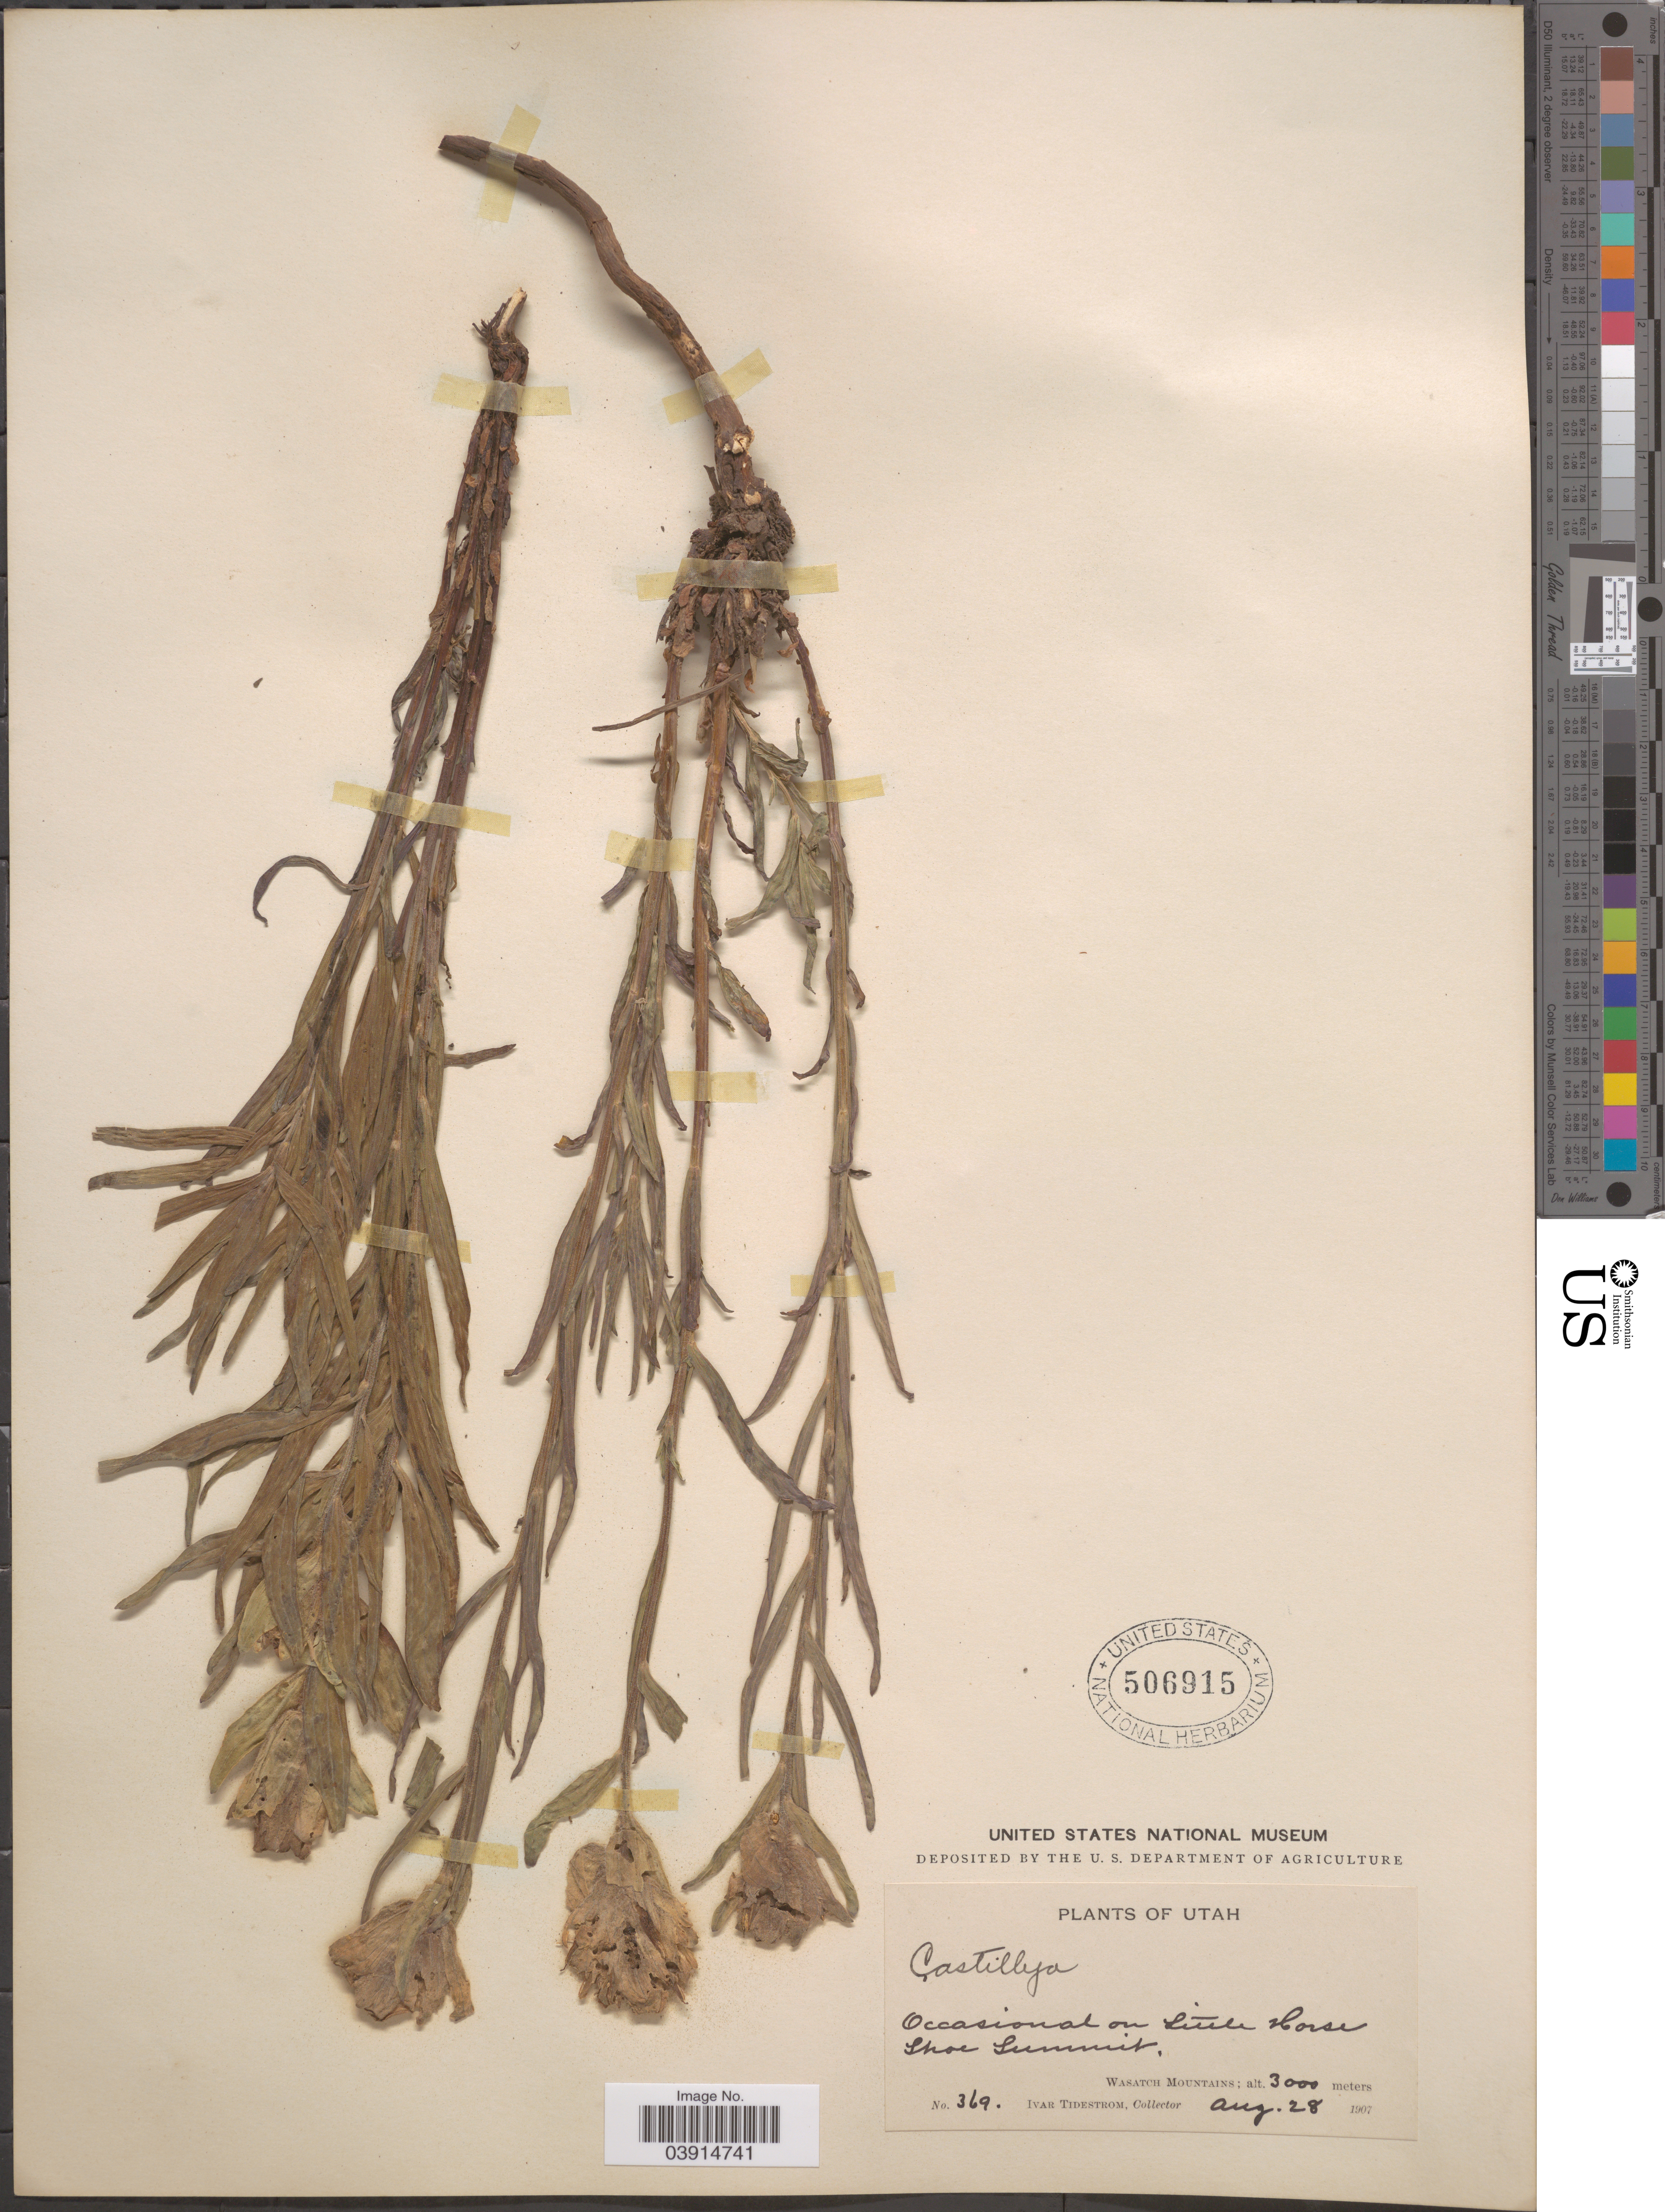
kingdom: Plantae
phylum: Tracheophyta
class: Magnoliopsida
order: Lamiales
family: Orobanchaceae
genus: Castilleja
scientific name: Castilleja sp.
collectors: I. F. Tidestrom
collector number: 369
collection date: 1907-08-28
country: United States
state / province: Utah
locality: Occasional on Little Horse Shoe Summit, Wasatch Mountains.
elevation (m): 3000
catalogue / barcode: US 506915